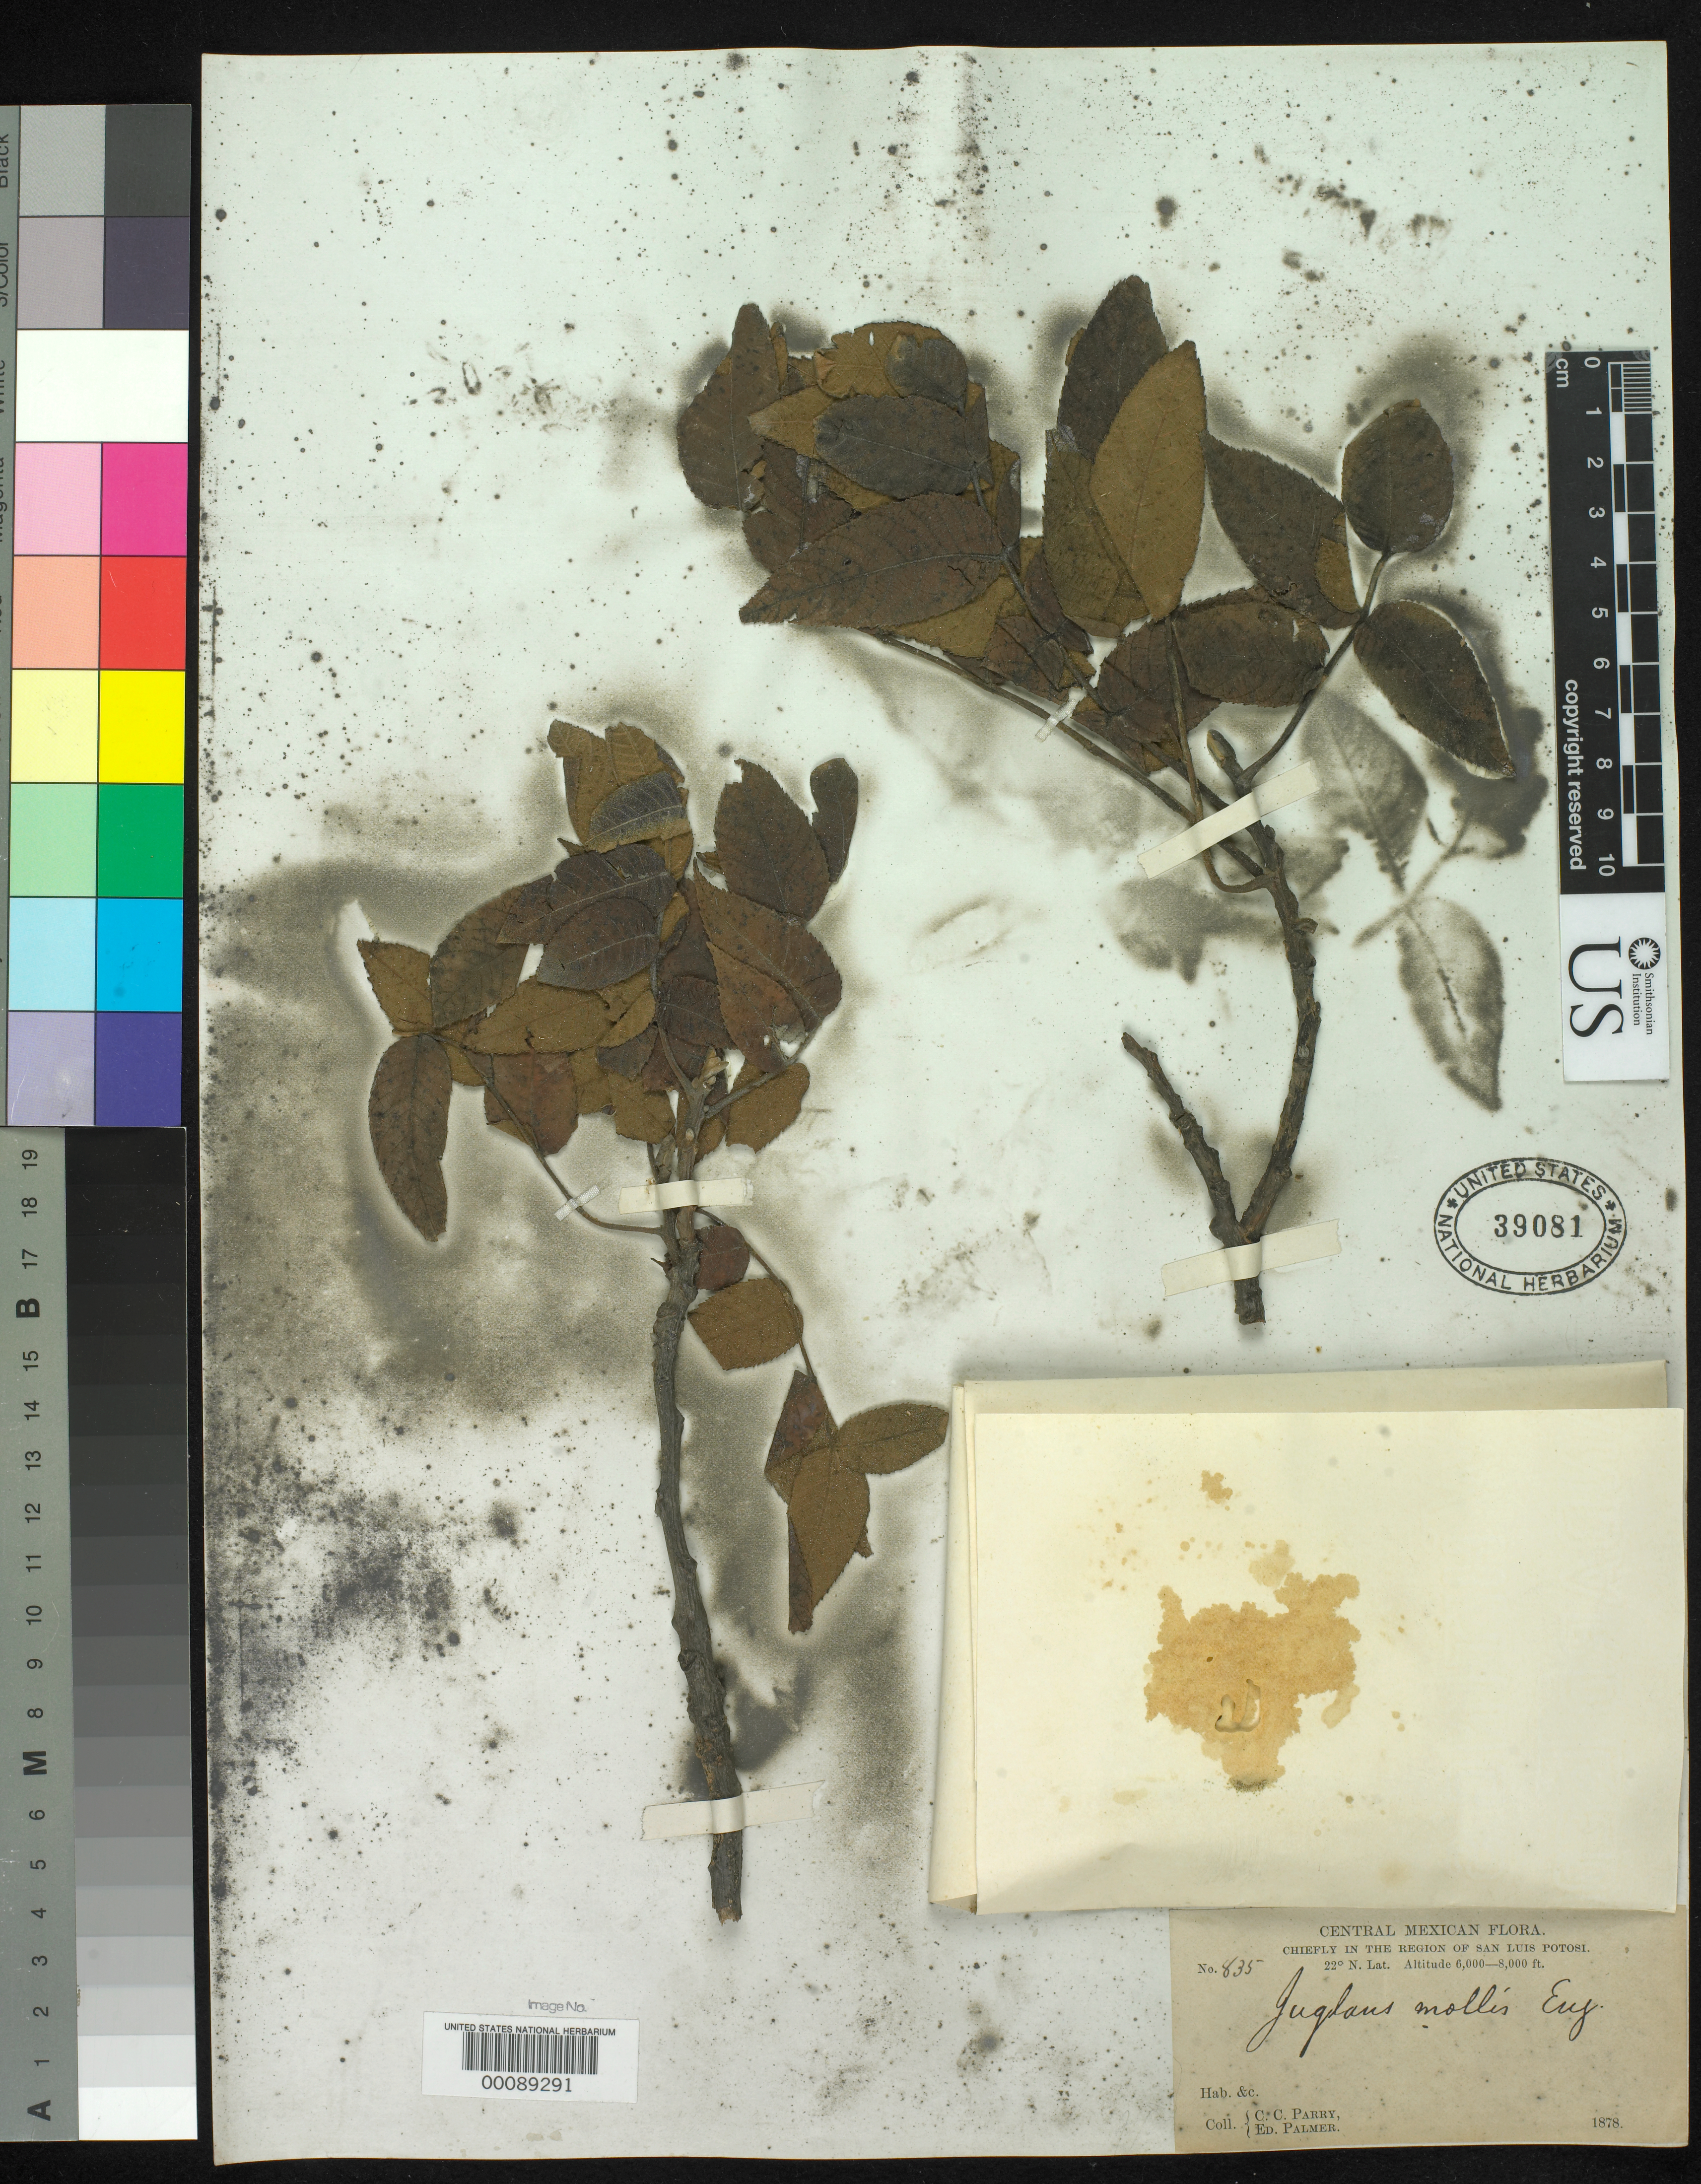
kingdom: Plantae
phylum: Tracheophyta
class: Magnoliopsida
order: Fagales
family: Juglandaceae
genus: Juglans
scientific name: Juglans mollis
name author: Engelm. ex Hemsl.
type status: Possible Isotype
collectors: C. C. Parry & E. Palmer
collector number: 835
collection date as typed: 1878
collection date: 1878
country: Mexico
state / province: San Luis Potosi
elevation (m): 2438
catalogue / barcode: US 39081